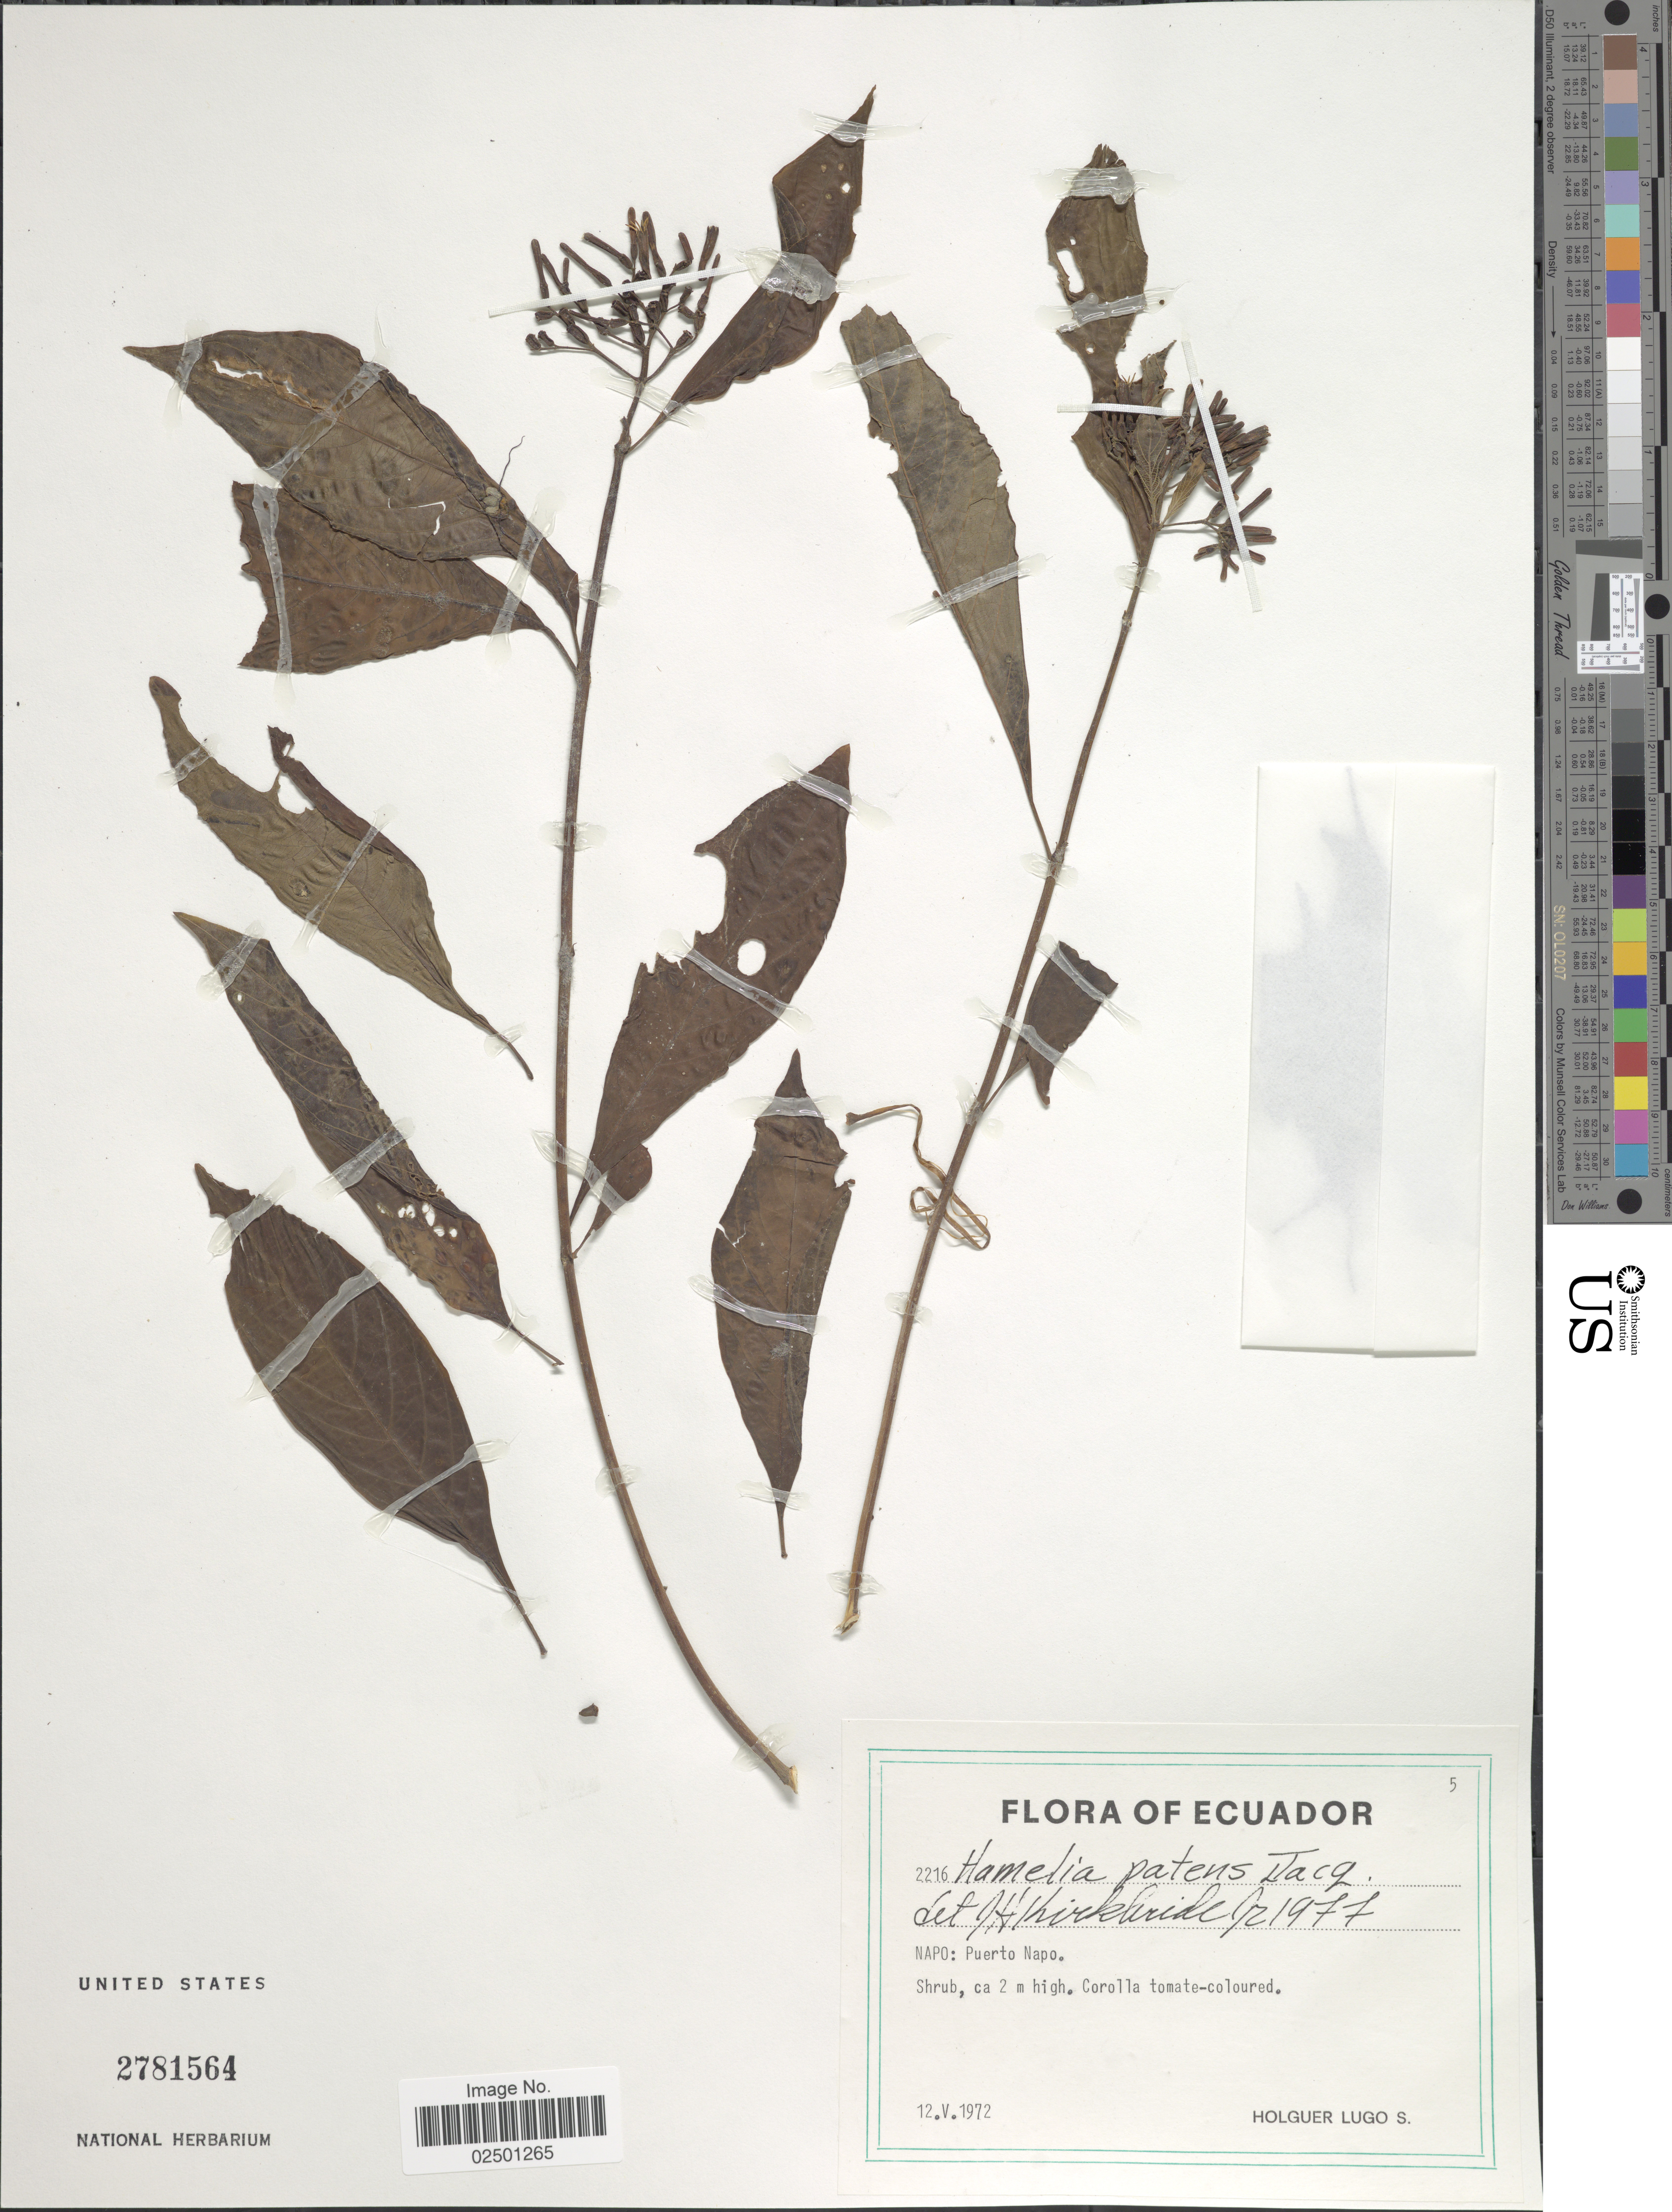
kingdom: Plantae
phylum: Tracheophyta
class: Magnoliopsida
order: Gentianales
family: Rubiaceae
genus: Hamelia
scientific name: Hamelia patens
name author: Jacq.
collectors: H. Lugo S.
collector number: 2216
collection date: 1972-05-12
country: Ecuador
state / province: Napo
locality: Puerto Napo.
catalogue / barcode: US 2781564